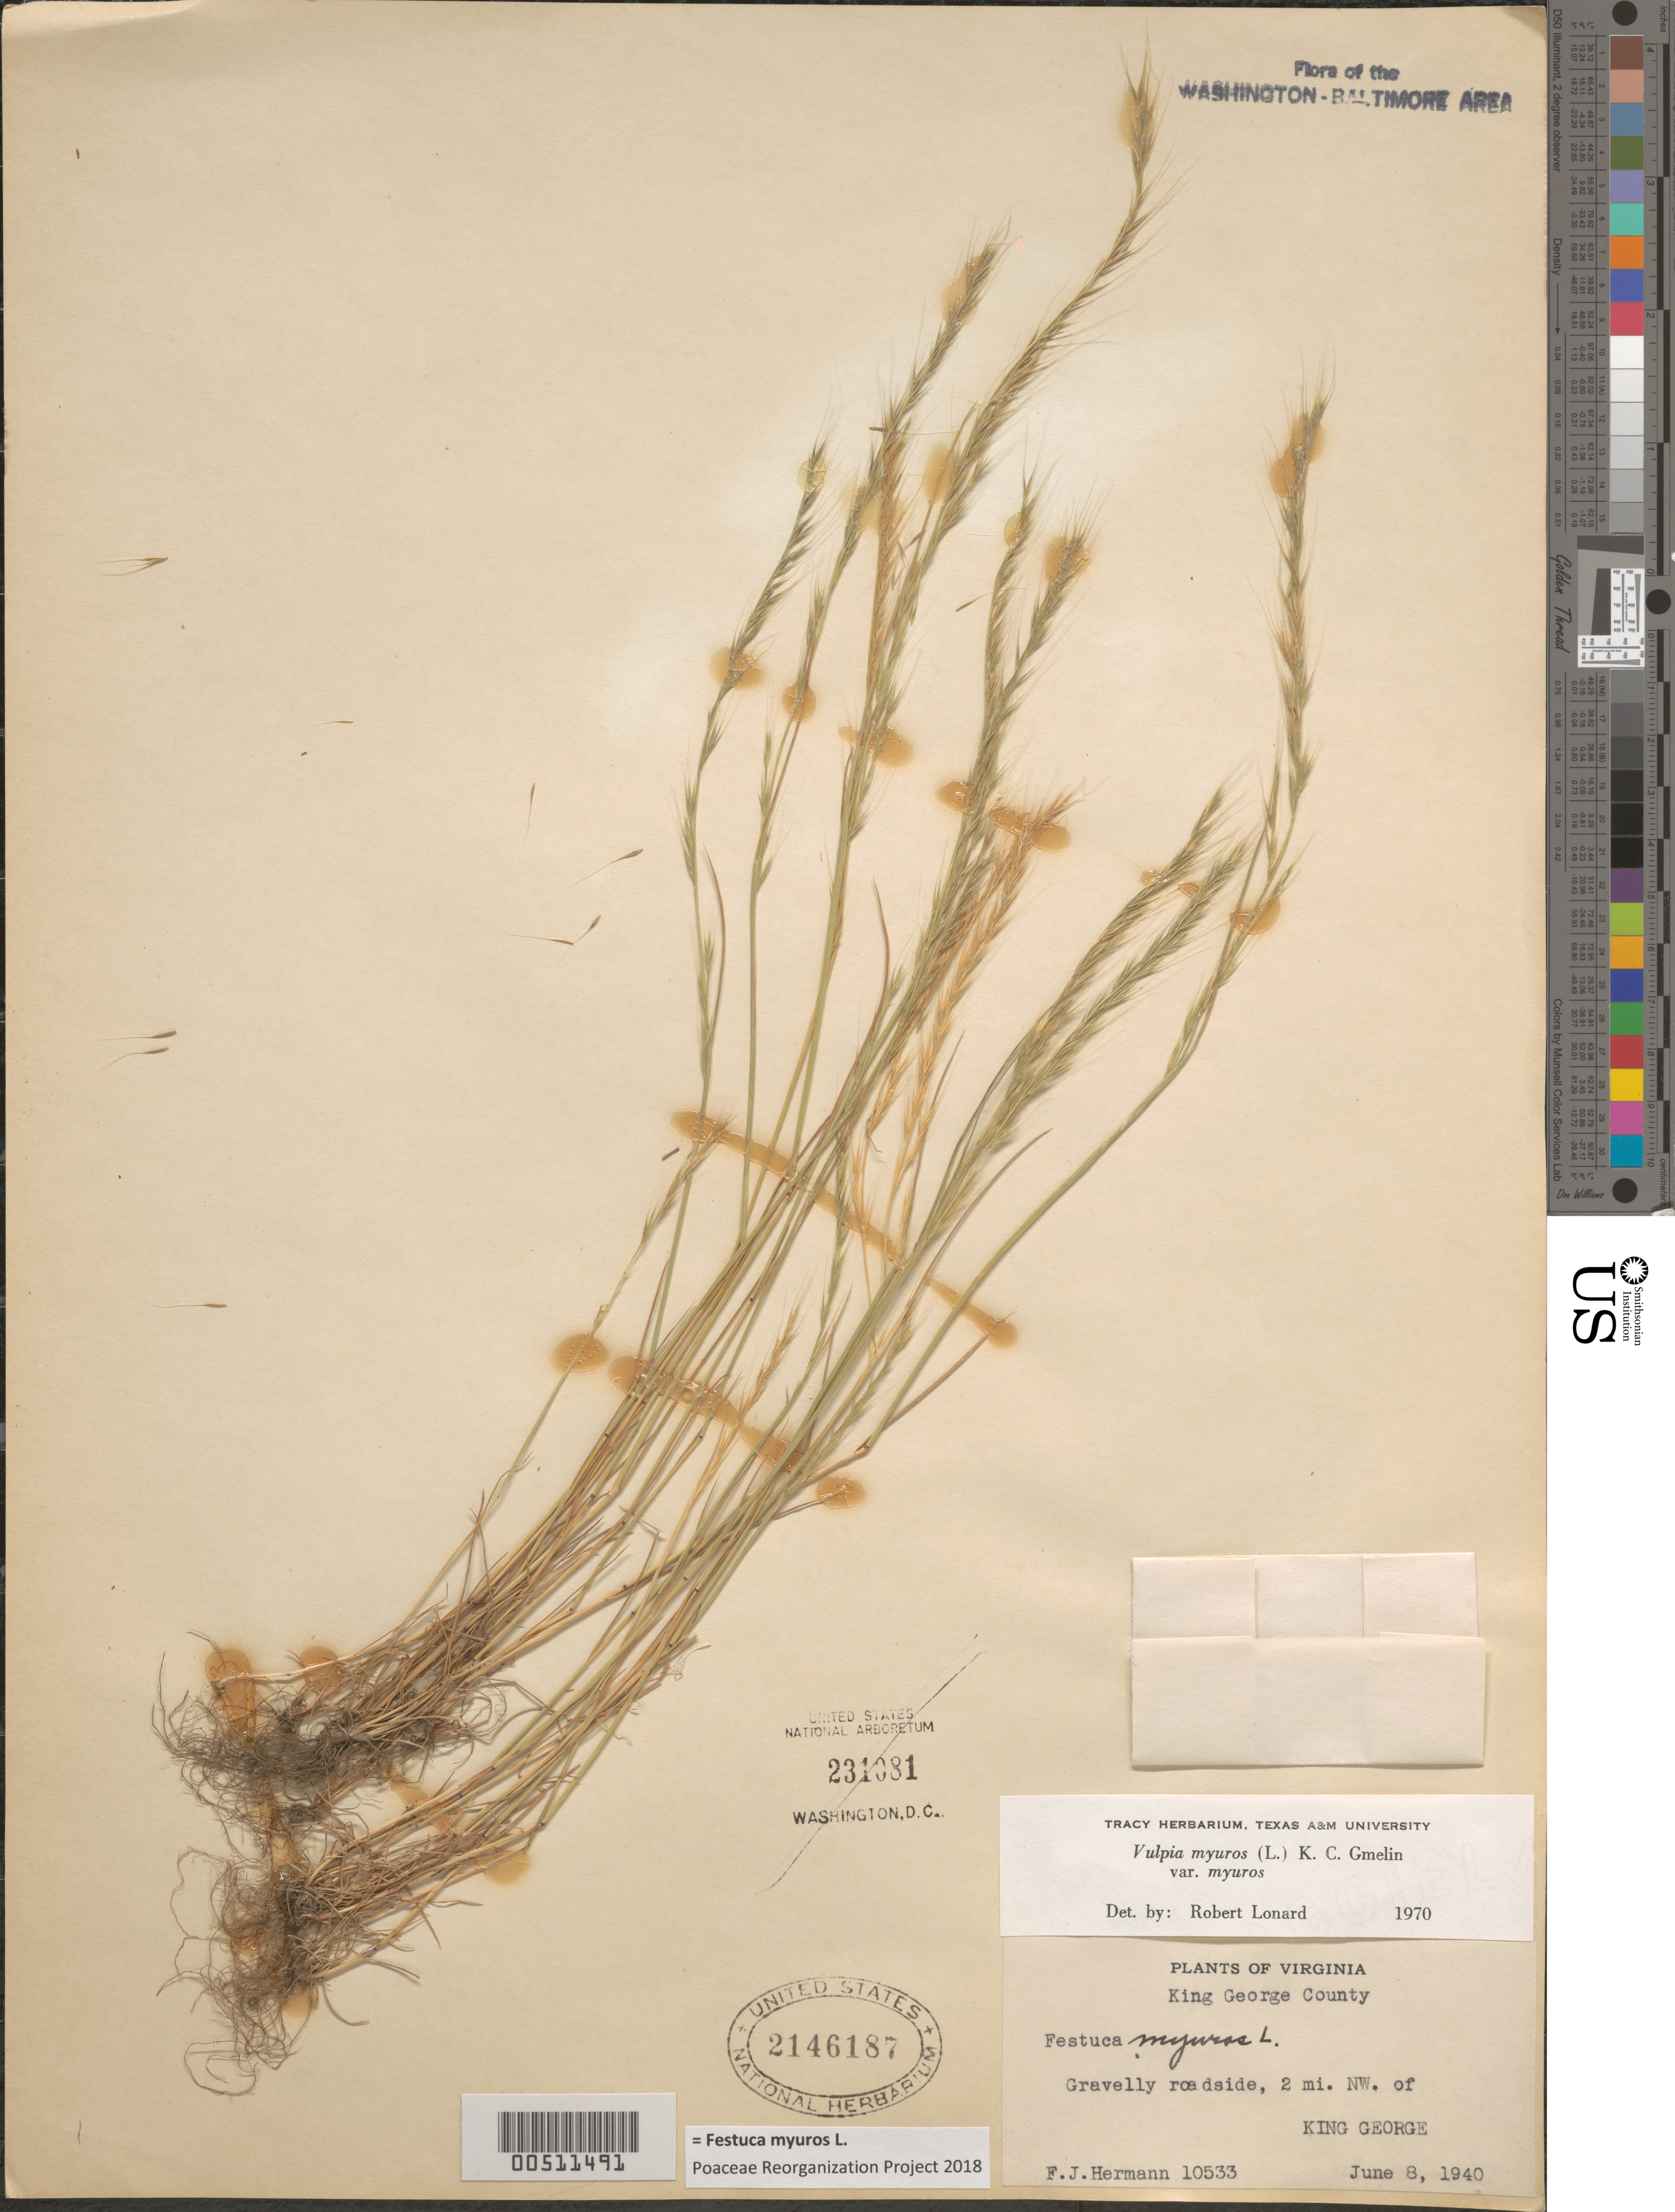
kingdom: Plantae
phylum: Tracheophyta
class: Liliopsida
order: Poales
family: Poaceae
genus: Festuca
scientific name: Festuca myuros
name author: L.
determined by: Poaceae Reorganization Project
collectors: F. J. Hermann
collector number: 10533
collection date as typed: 08 Jun 1940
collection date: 1940-06-08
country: United States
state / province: Virginia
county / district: King George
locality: NW of King George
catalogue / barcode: US 2146187